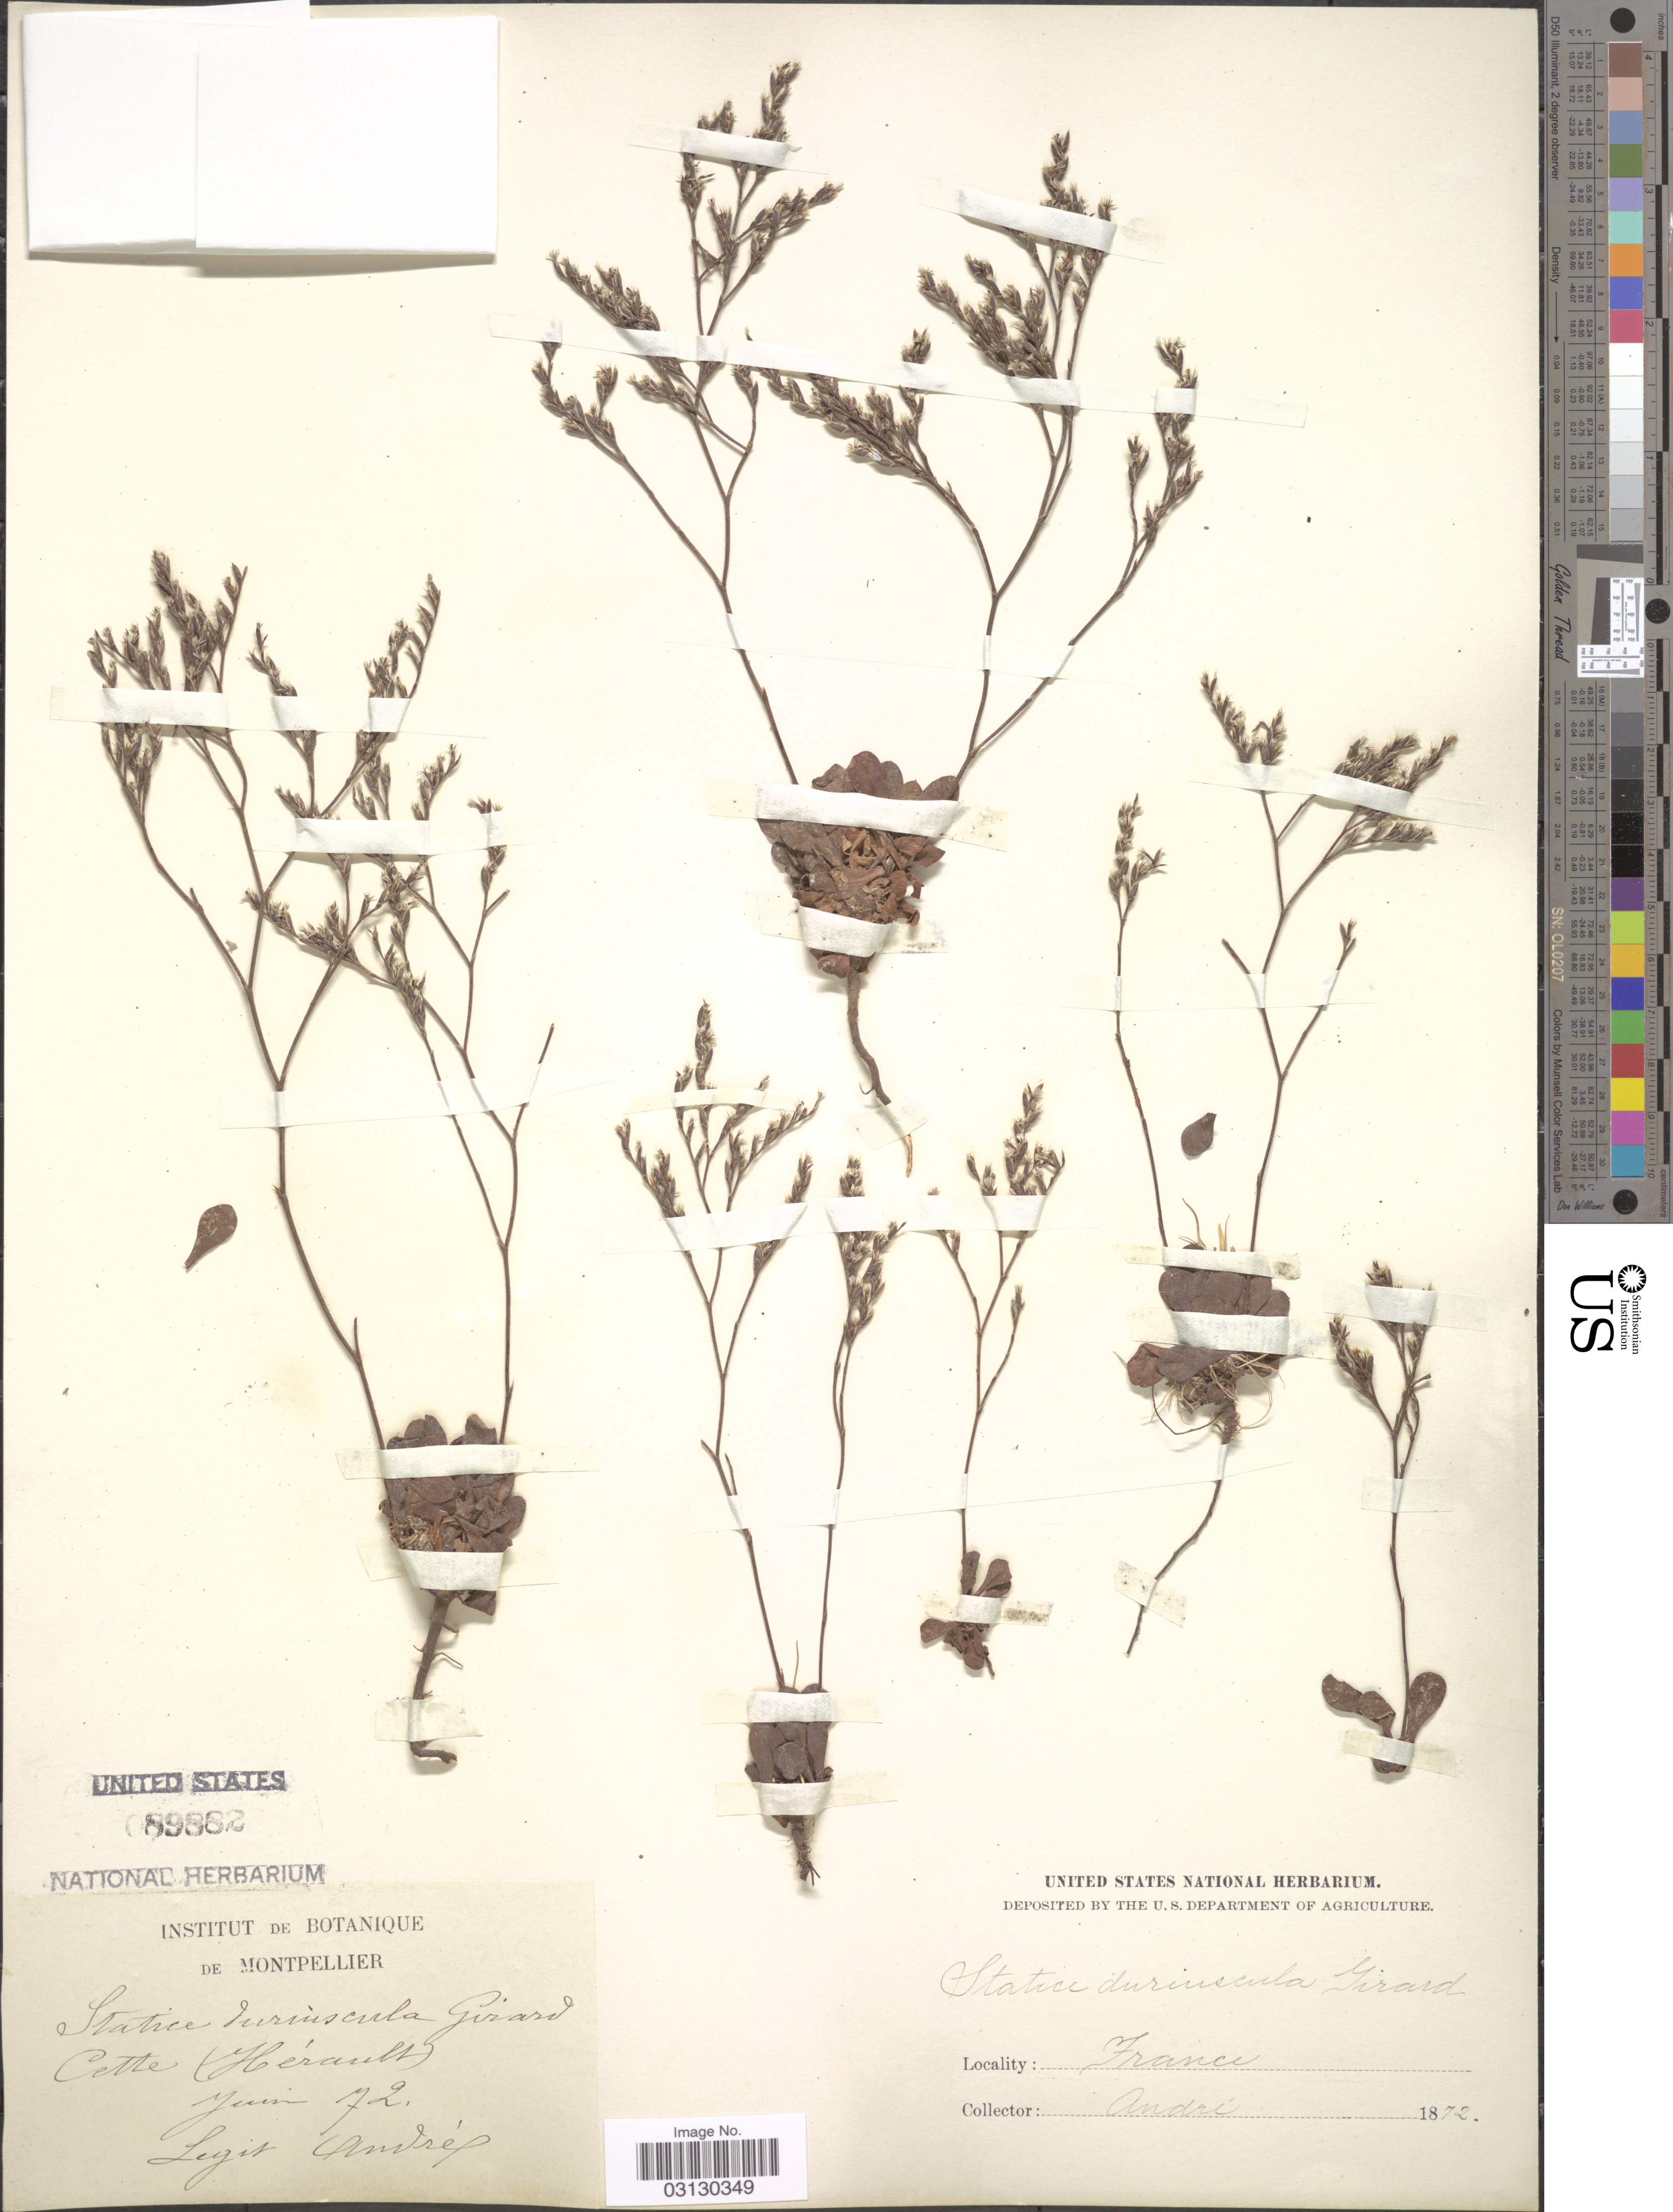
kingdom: Plantae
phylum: Tracheophyta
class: Magnoliopsida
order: Caryophyllales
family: Plumbaginaceae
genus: Limonium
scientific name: Limonium duriusculum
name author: (Girard) Fourr.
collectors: André, --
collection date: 1872-06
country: France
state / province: Occitanie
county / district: Hérault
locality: Cette (Hérault).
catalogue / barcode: US 89882